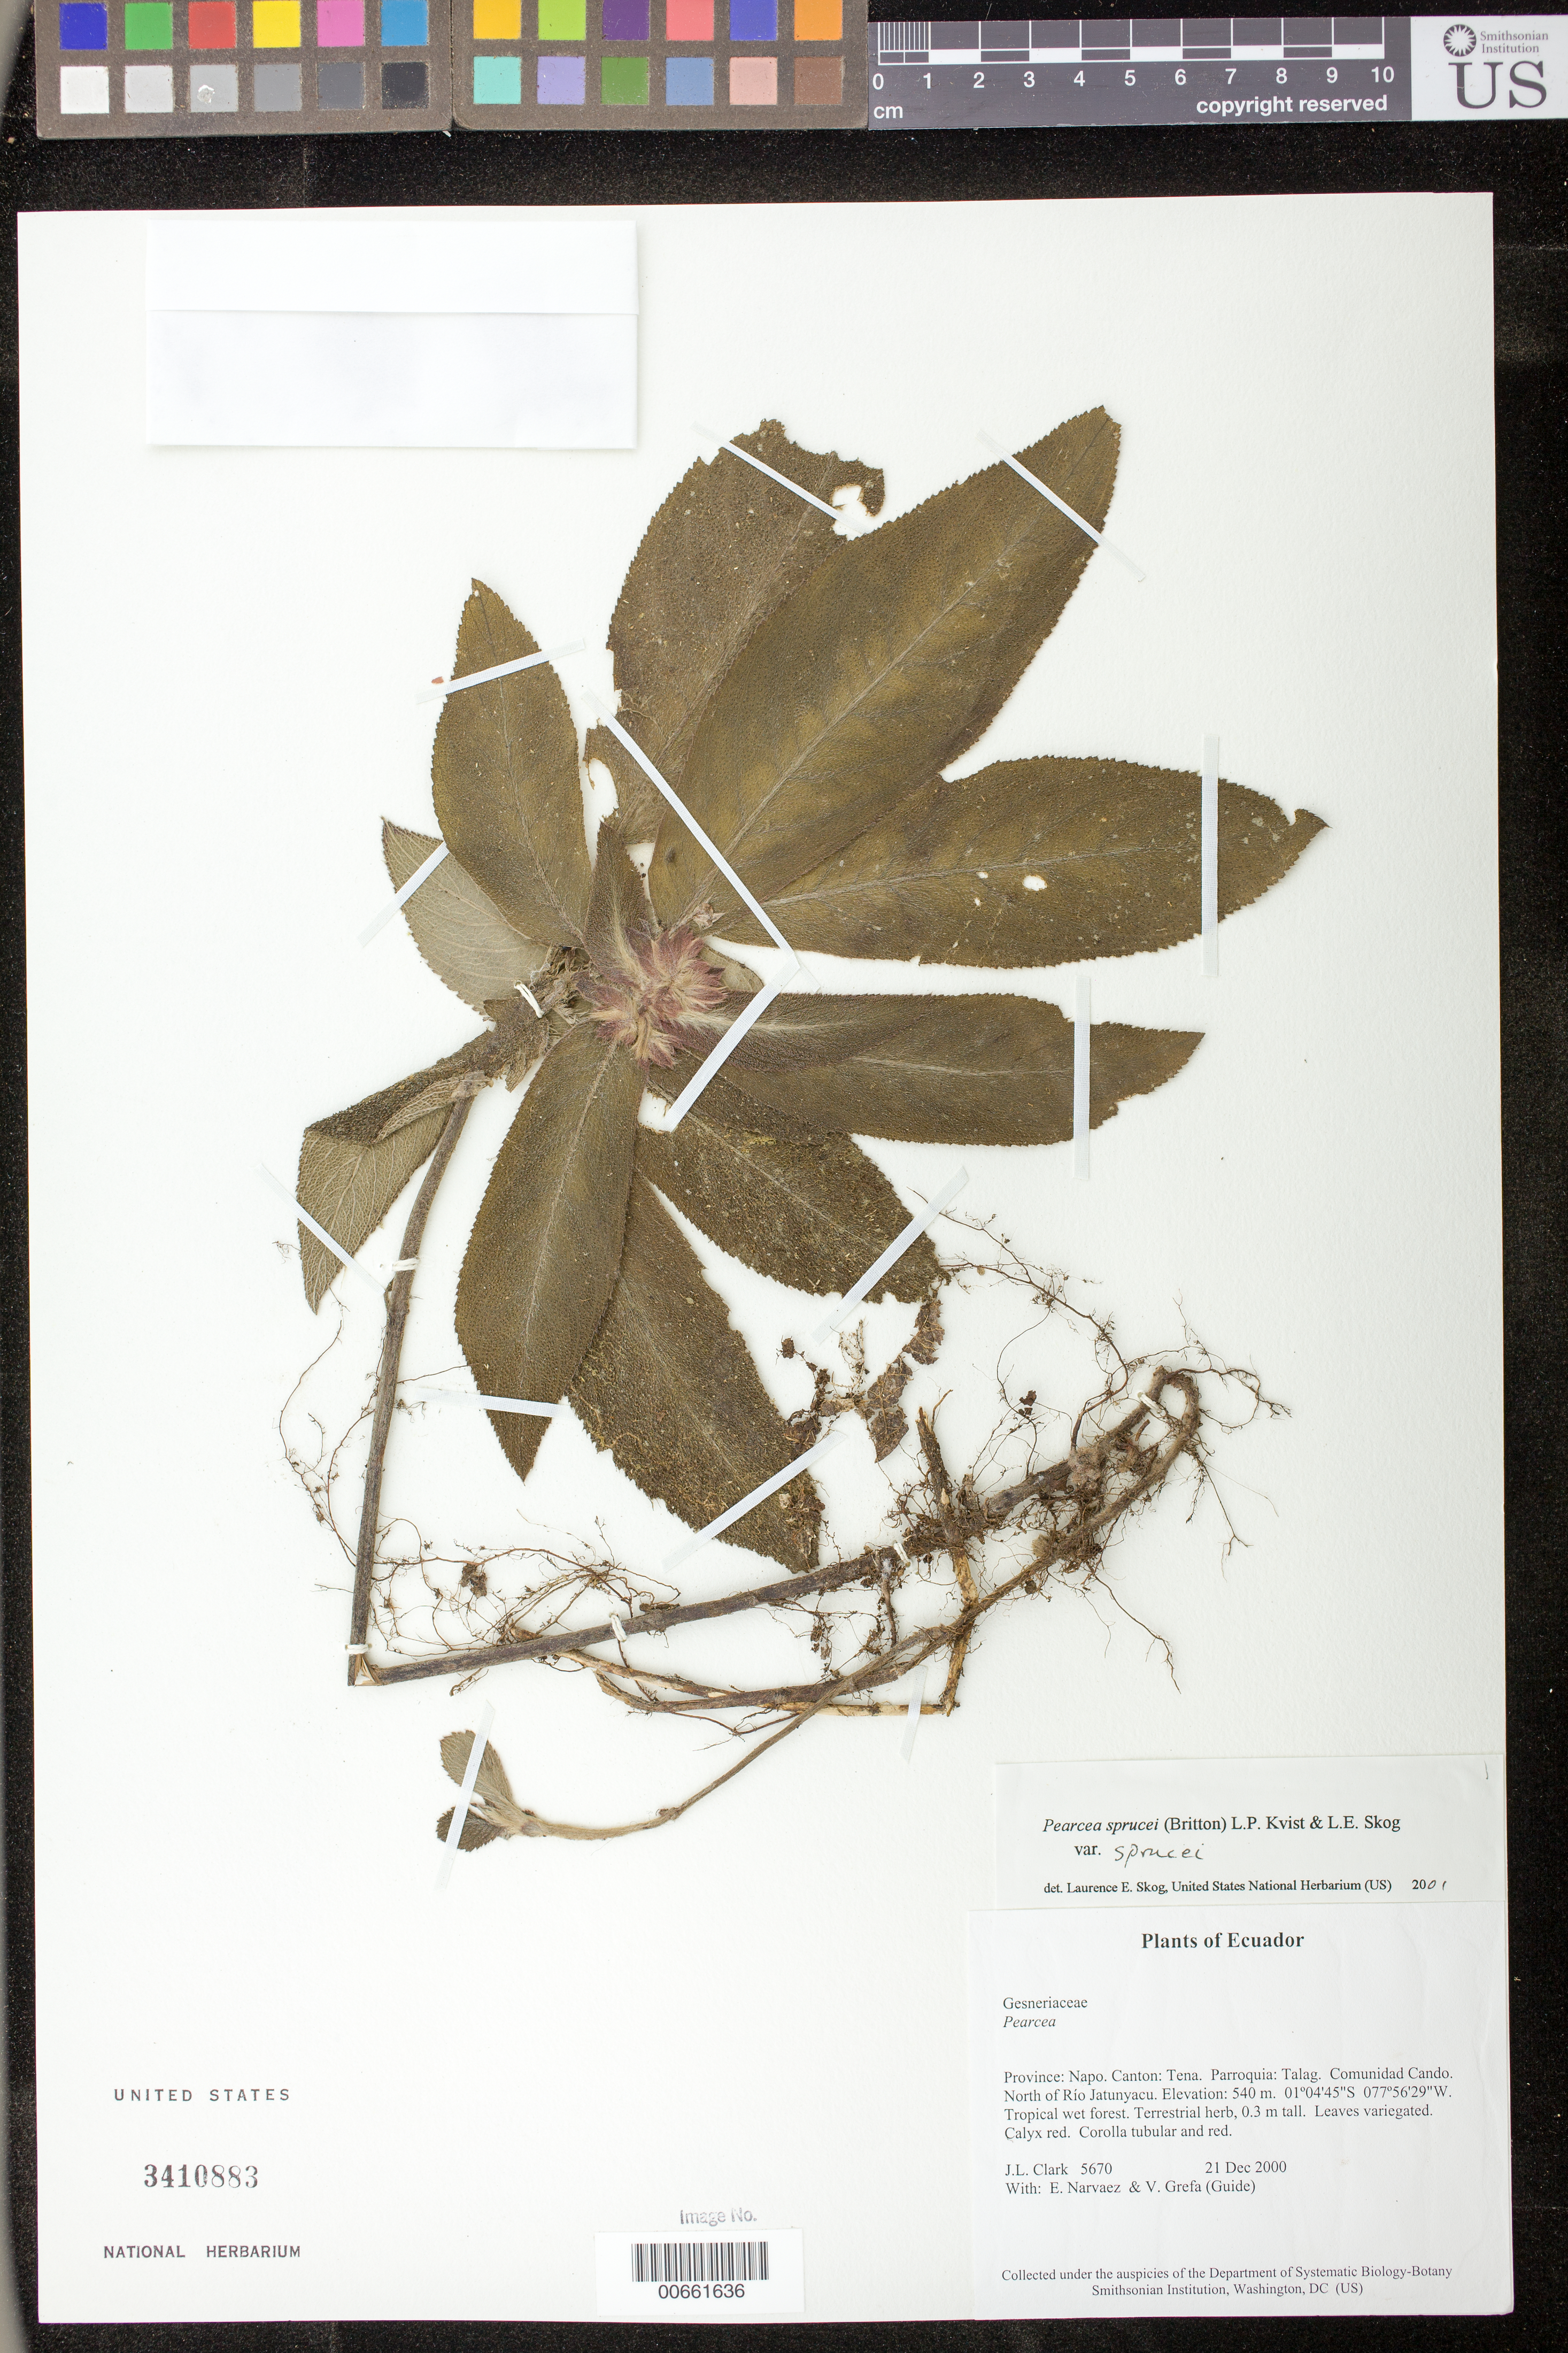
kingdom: Plantae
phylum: Tracheophyta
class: Magnoliopsida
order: Lamiales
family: Gesneriaceae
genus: Pearcea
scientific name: Pearcea sprucei var. sprucei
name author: (Britton ex Rusby) L.P. Kvist & L.E. Skog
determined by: Skog, Laurence E.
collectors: J. L. Clark, E. Narváez & V. Grefa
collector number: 5670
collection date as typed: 21 Dec 2000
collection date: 2000-12-21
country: Ecuador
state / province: Napo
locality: Cantón: Tena. Parroquia: Talag. Comunidad Cando. North of Río Jatunyacu.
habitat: Tropical wet forest.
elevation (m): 540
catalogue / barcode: US 3410883